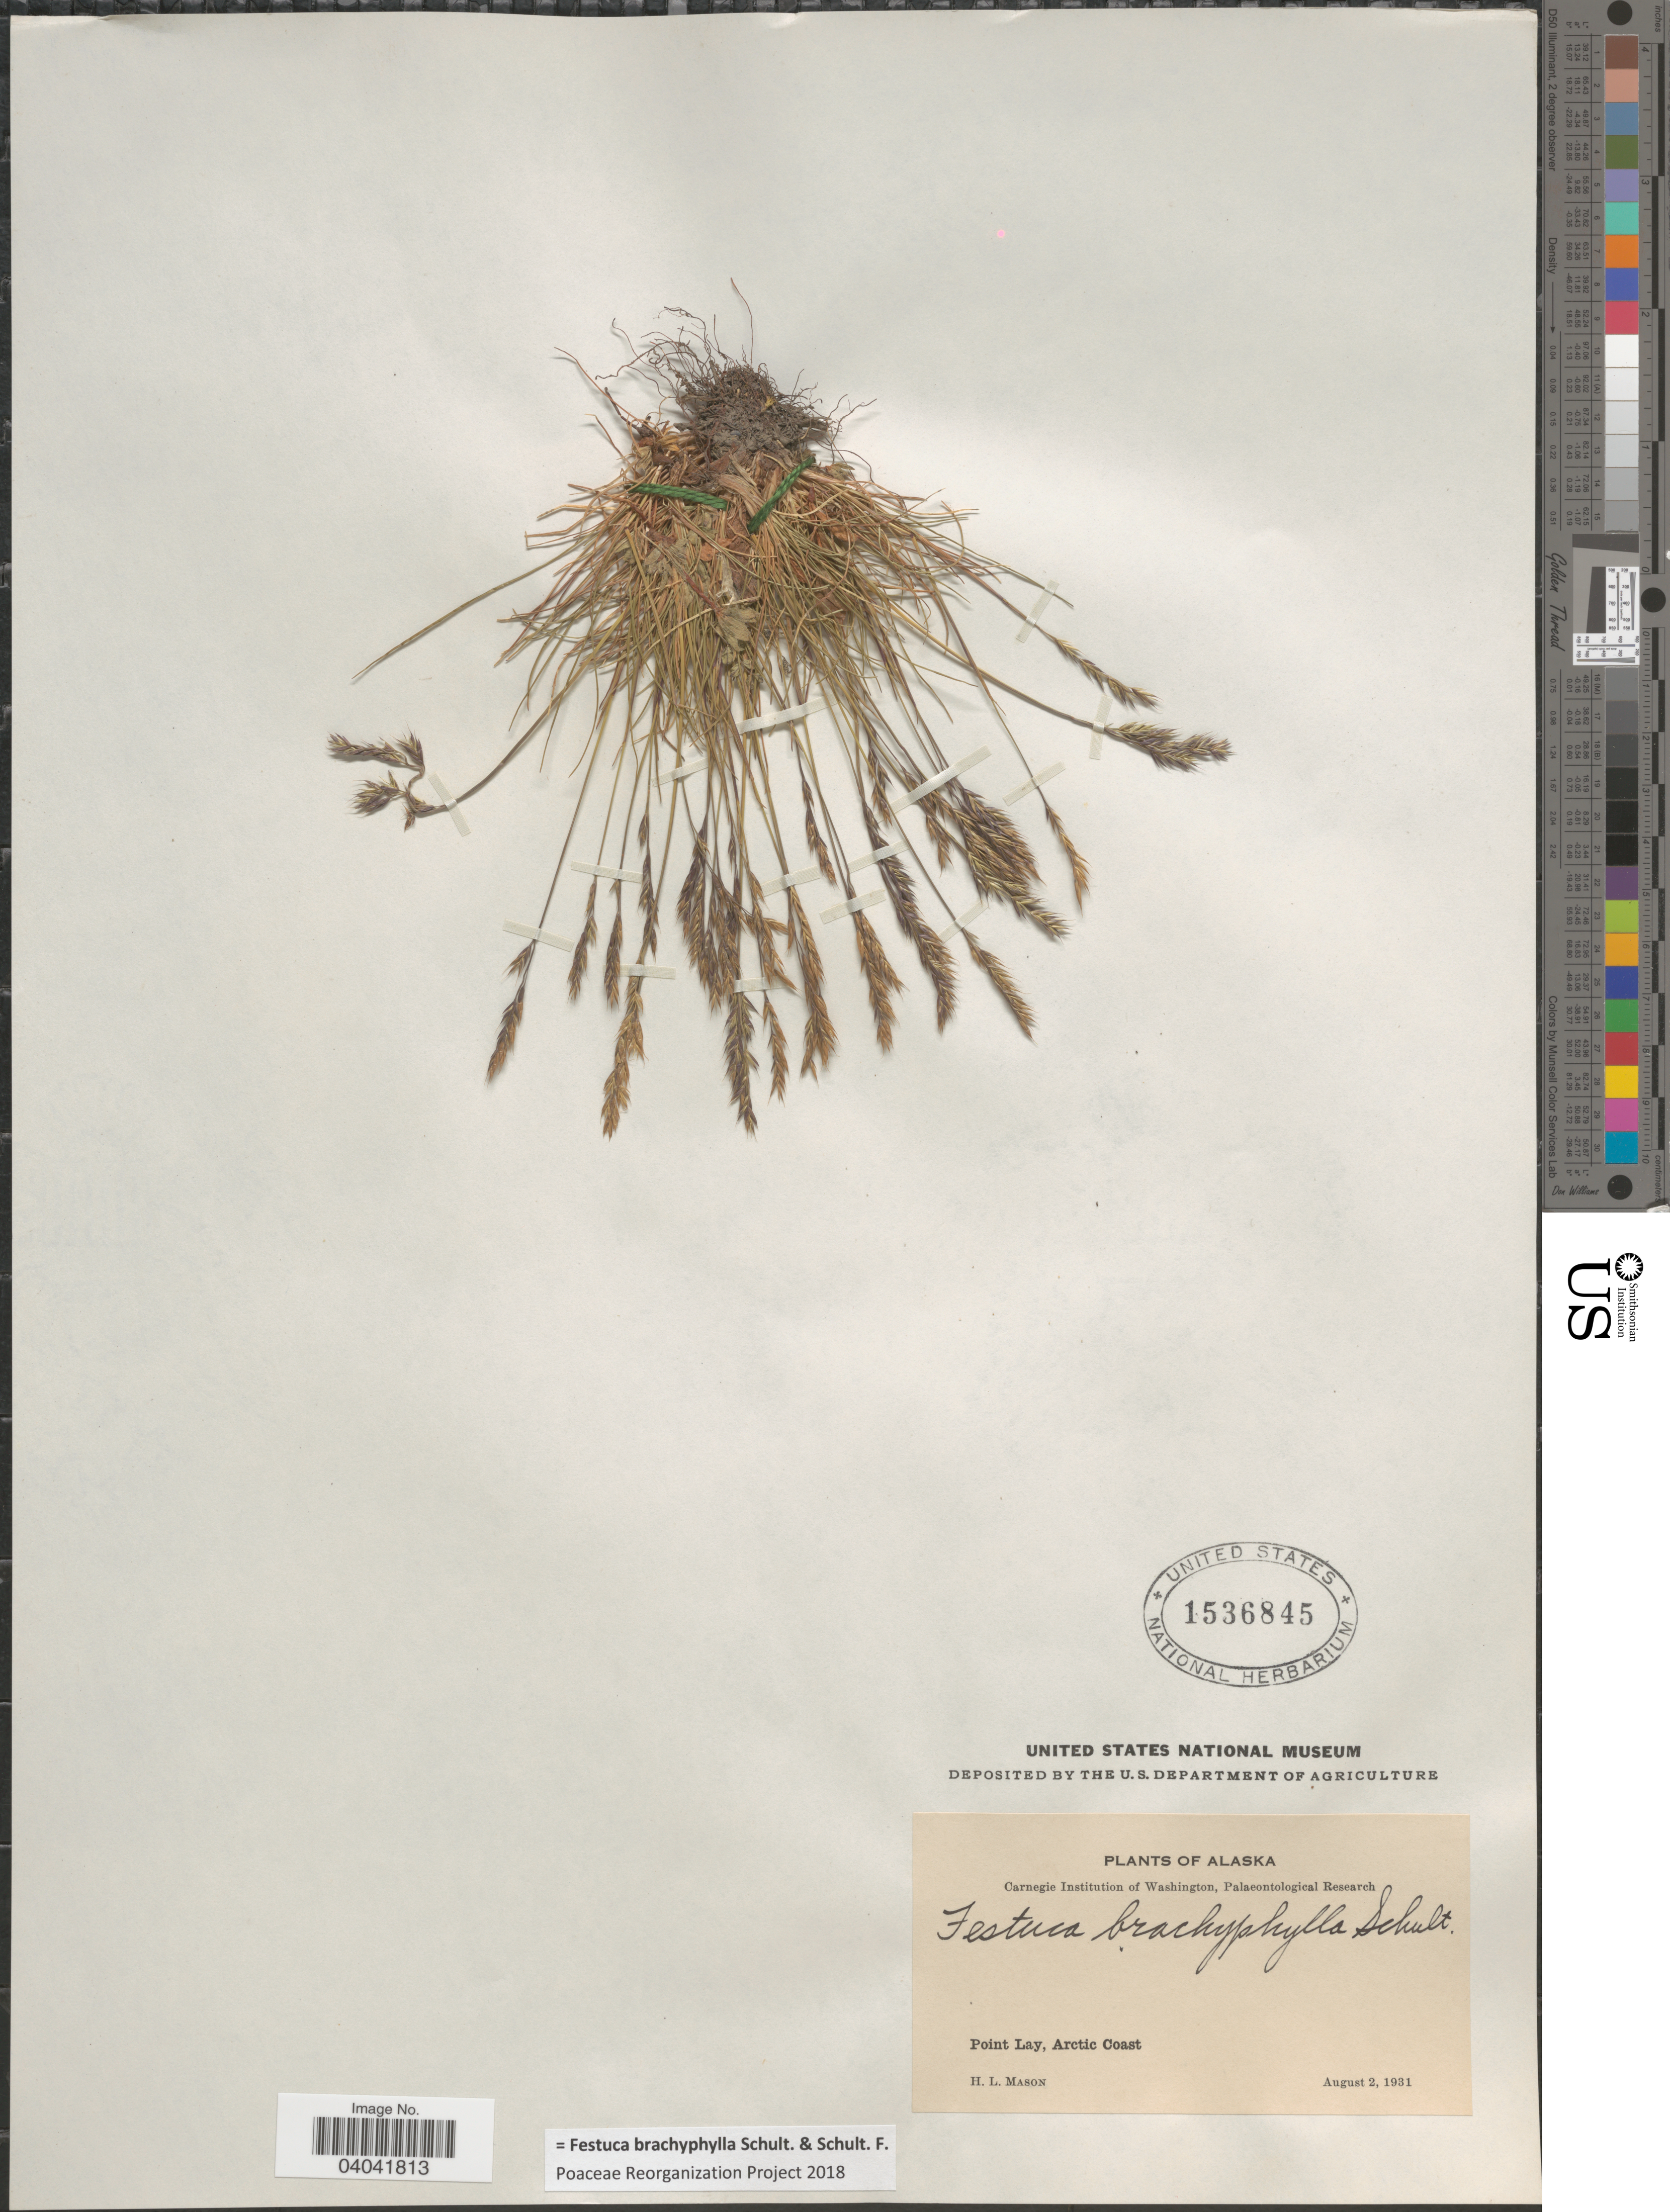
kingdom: Plantae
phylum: Tracheophyta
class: Liliopsida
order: Poales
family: Poaceae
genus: Festuca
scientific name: Festuca brachyphylla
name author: Schult. & Schult. f.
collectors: H. L. Mason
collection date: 1931-08-02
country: United States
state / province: Alaska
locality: Point Lay, Arctic Coast.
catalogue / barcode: US 1536845